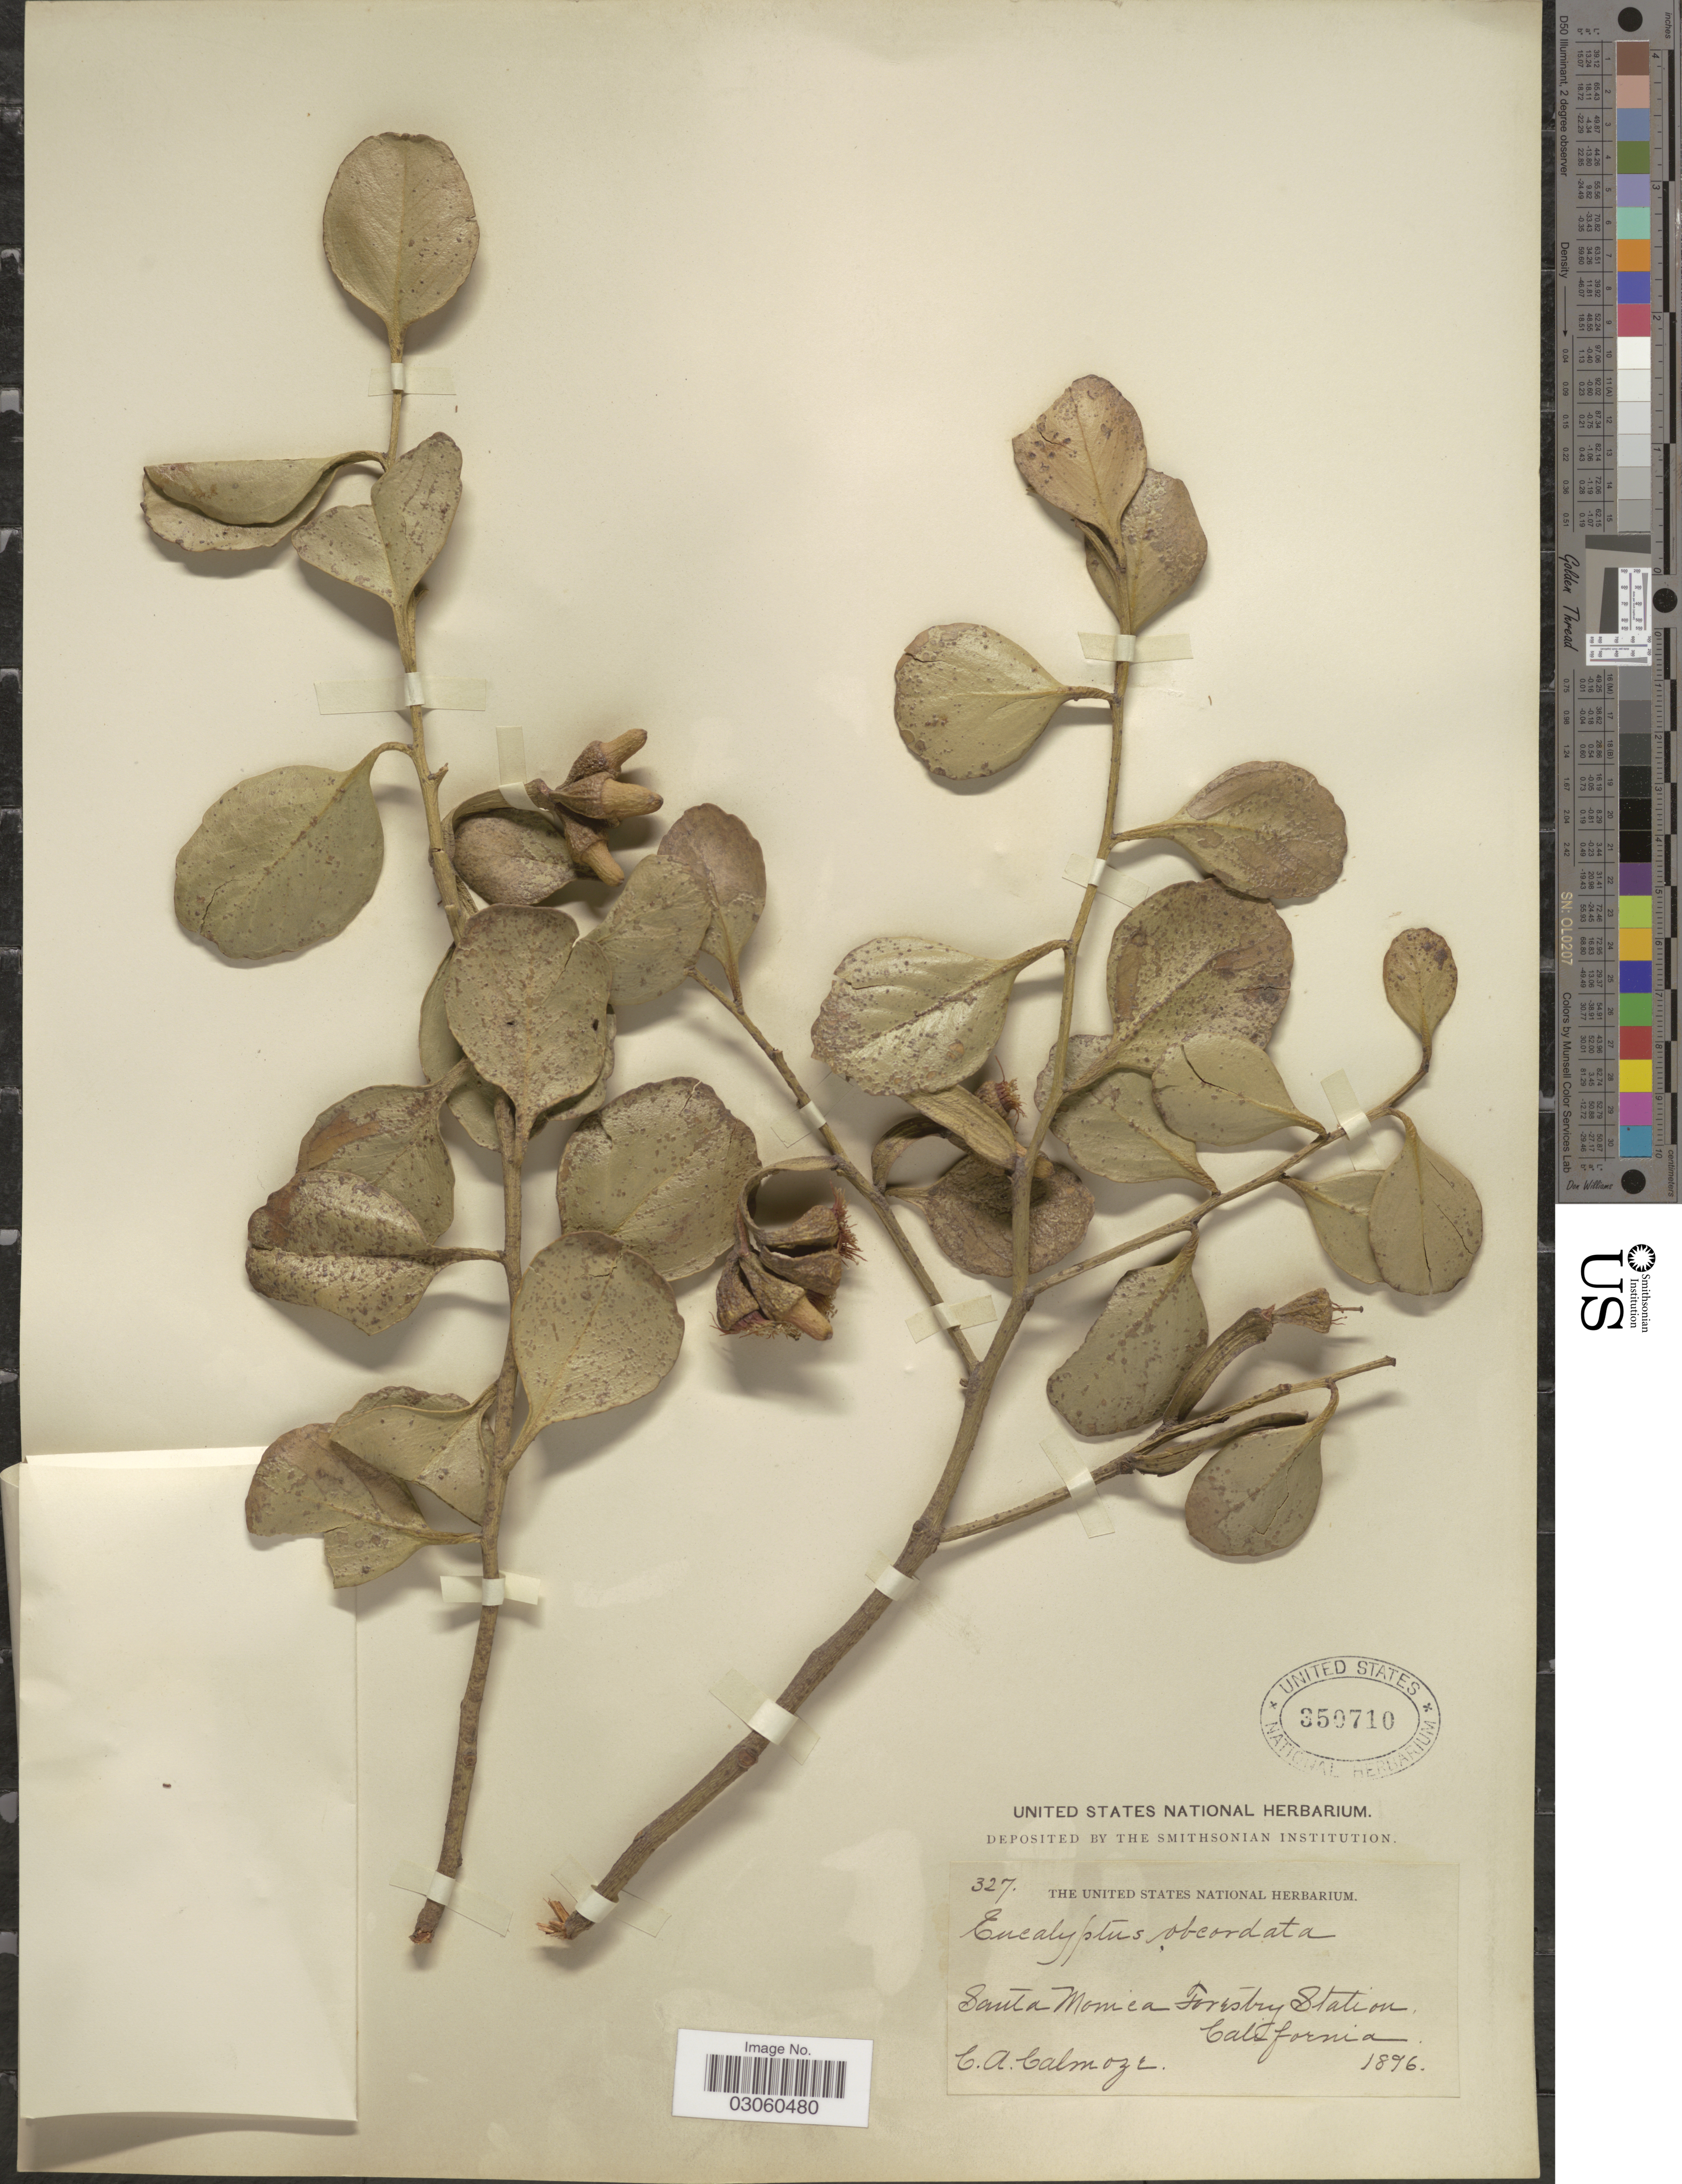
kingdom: Plantae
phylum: Tracheophyta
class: Magnoliopsida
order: Myrtales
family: Myrtaceae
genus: Eucalyptus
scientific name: Eucalyptus obcordata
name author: Turcz.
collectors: C.A. Calmoze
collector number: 327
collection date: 1896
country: United States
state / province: California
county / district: Los Angeles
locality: Santa Monica Forestry Station.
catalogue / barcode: US 350710